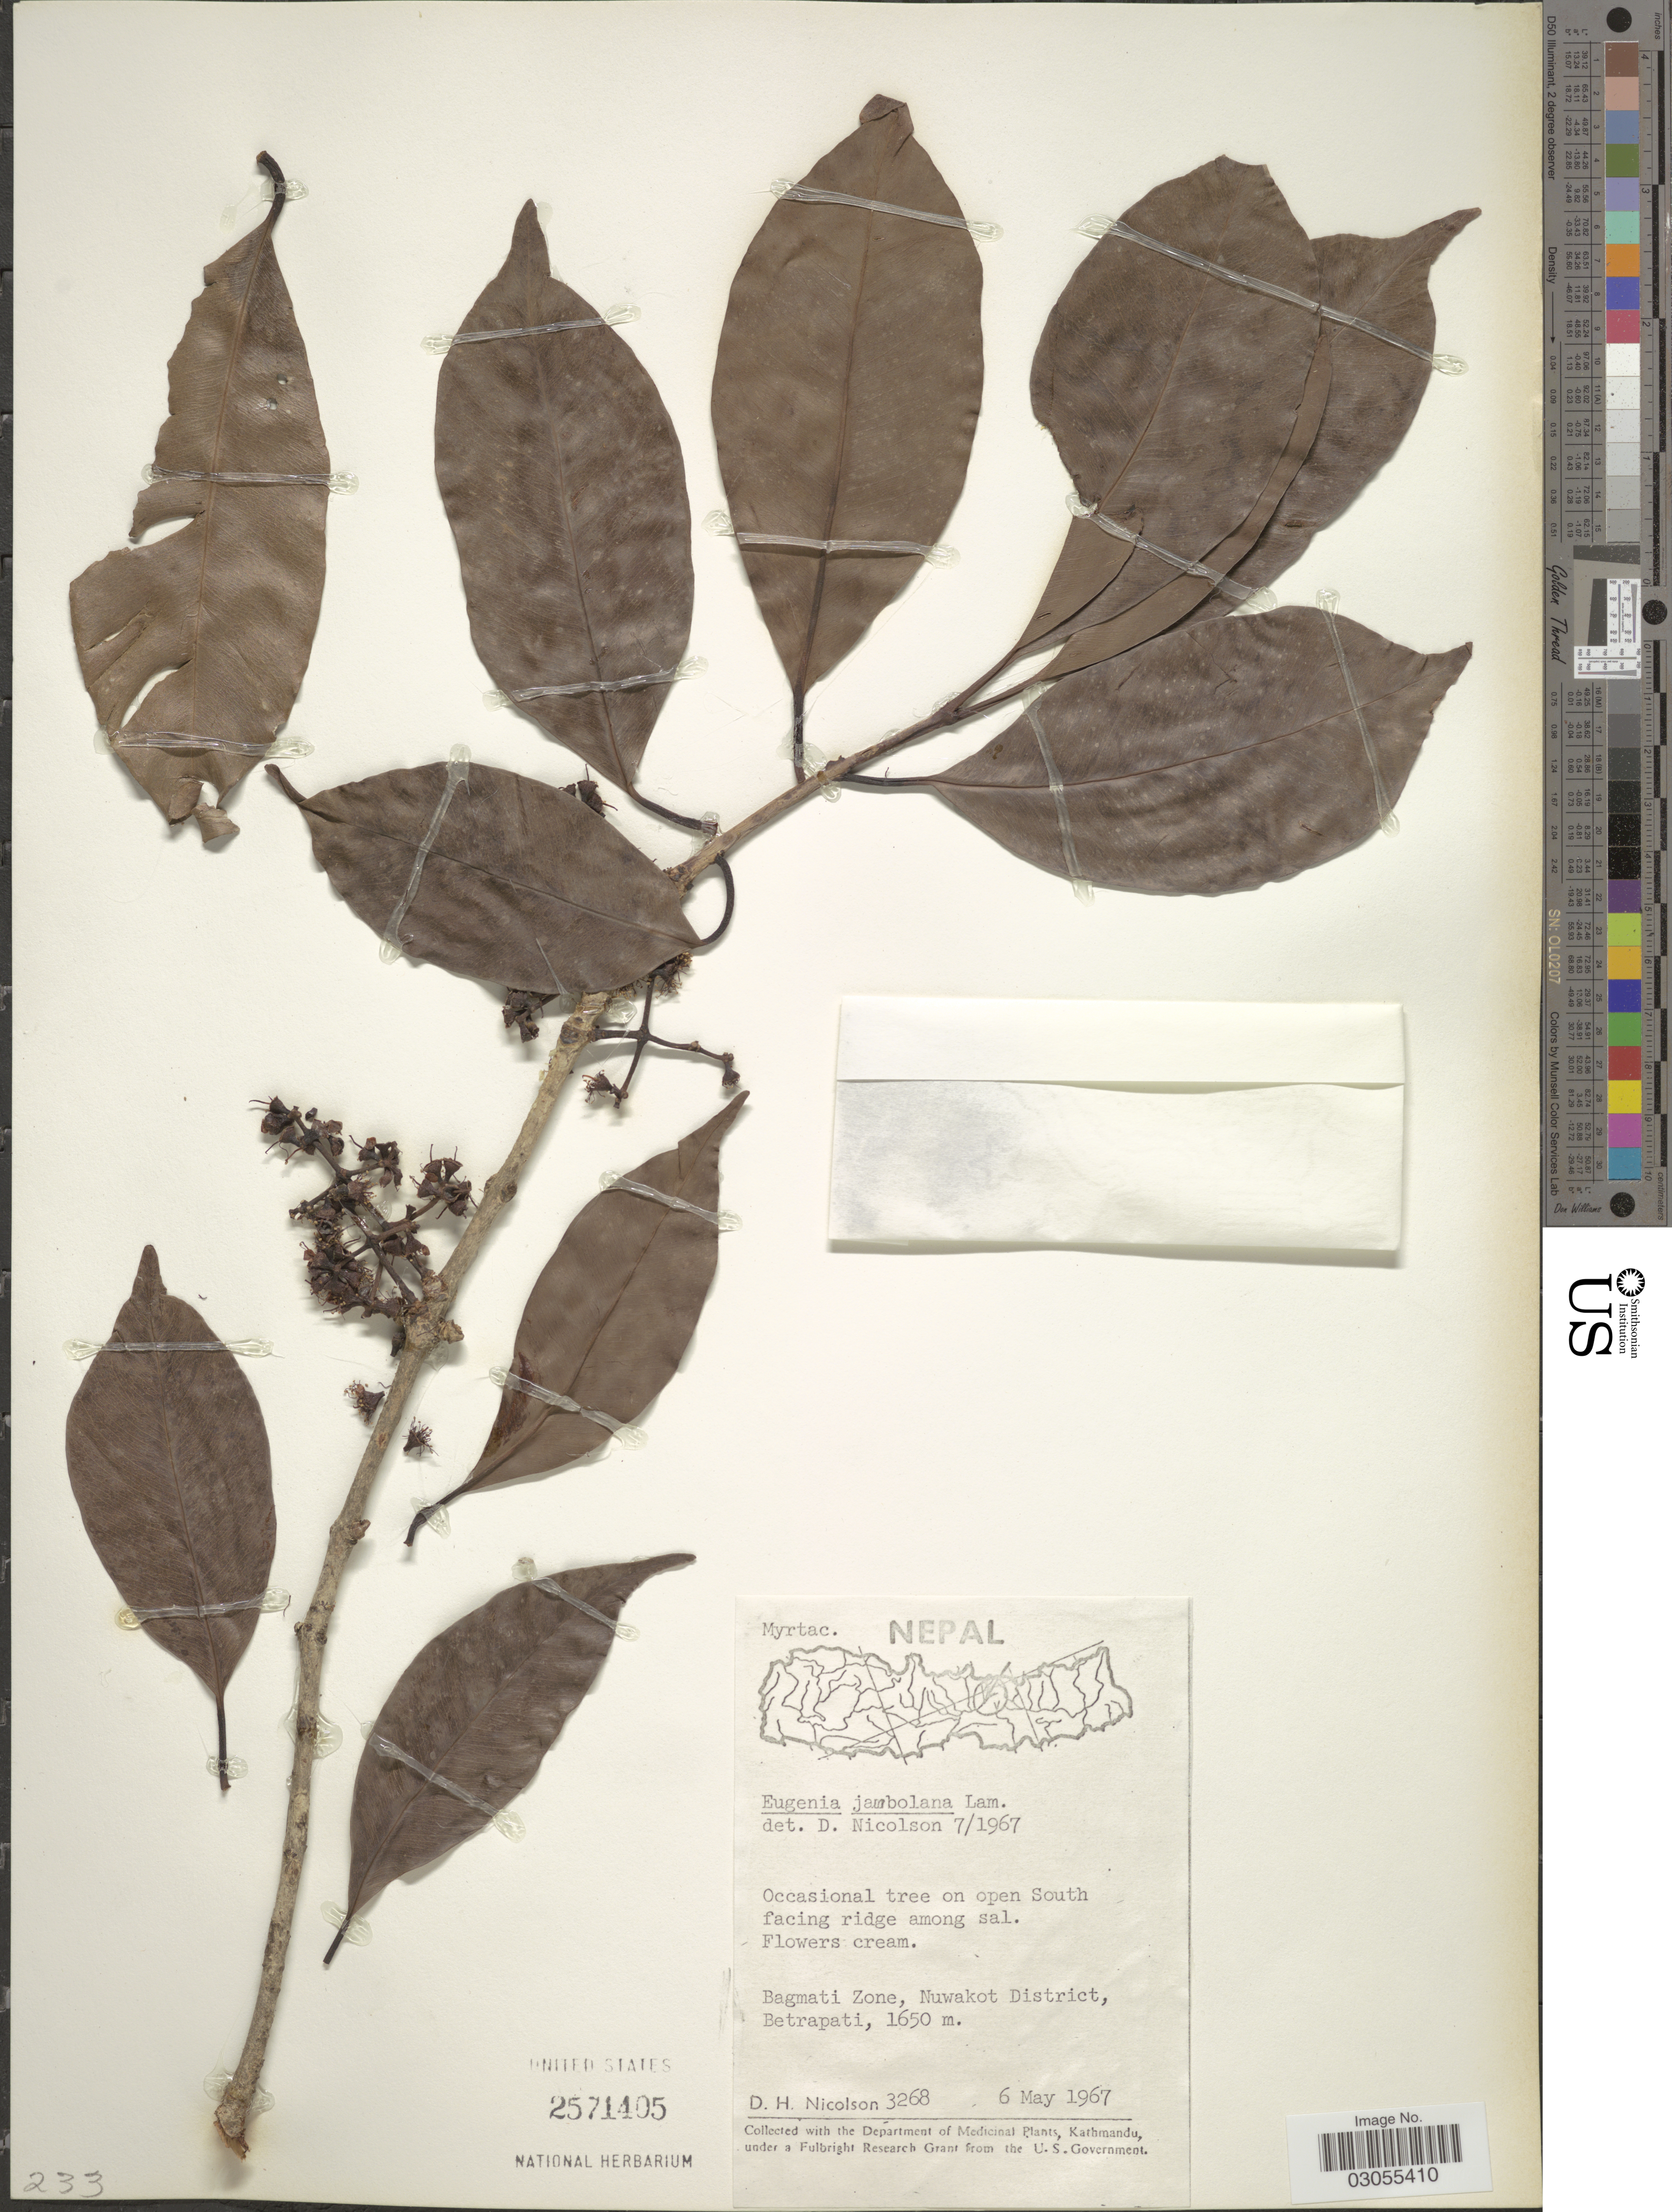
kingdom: Plantae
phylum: Tracheophyta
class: Magnoliopsida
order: Myrtales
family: Myrtaceae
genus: Syzygium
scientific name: Syzygium cumini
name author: (L.) Skeels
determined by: Strong, Mark T., (BOT), Smithsonian Institution - National Museum of Natural History (UNITED STATES)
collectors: D. H. Nicolson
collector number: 3268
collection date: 1967-05-06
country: Nepal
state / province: Bagmati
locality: Nuwakot District, Betrapati.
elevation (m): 1650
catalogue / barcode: US 2571405